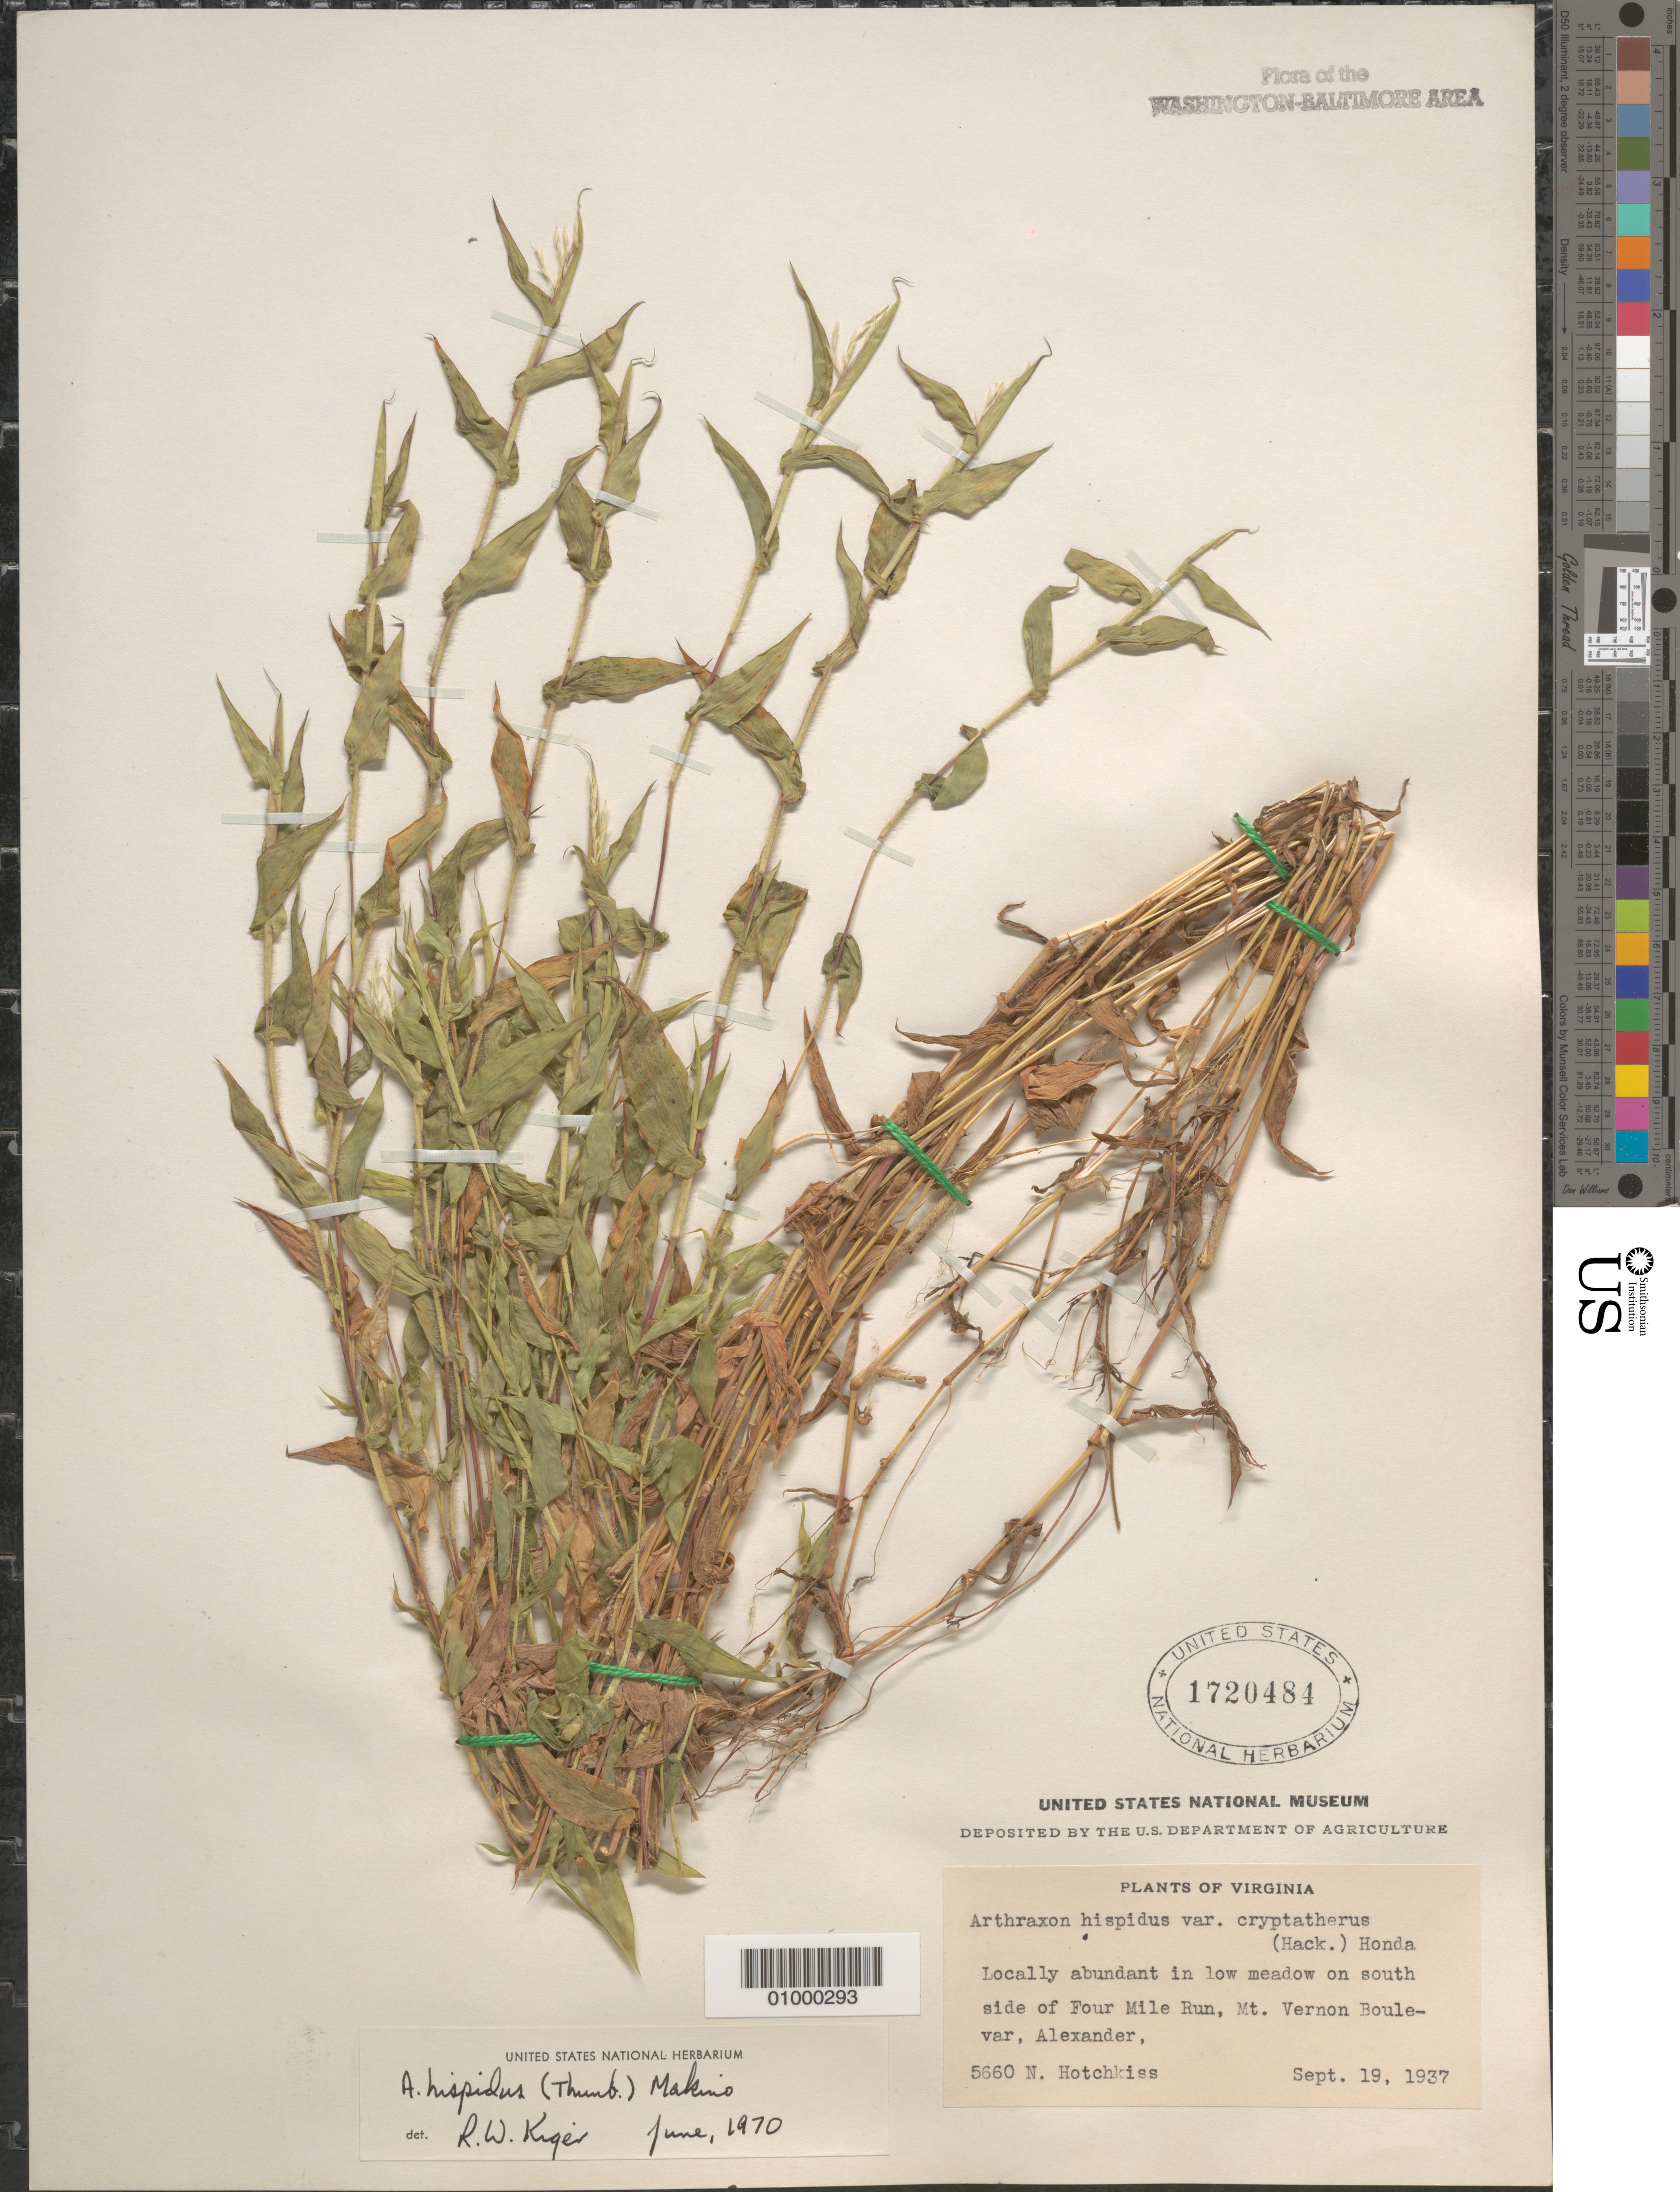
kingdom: Plantae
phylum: Tracheophyta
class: Liliopsida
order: Poales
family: Poaceae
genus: Arthraxon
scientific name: Arthraxon hispidus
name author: (Thunb.) Makino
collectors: N. Hotchkiss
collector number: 5660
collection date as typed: Sept. 19, 1937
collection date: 1937-09-19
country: United States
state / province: Virginia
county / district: City of Alexandria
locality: Southside of Four Mile Run, Mount Vernon Boulevard, Alexandria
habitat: locally abundant in low meadow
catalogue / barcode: US 1720484